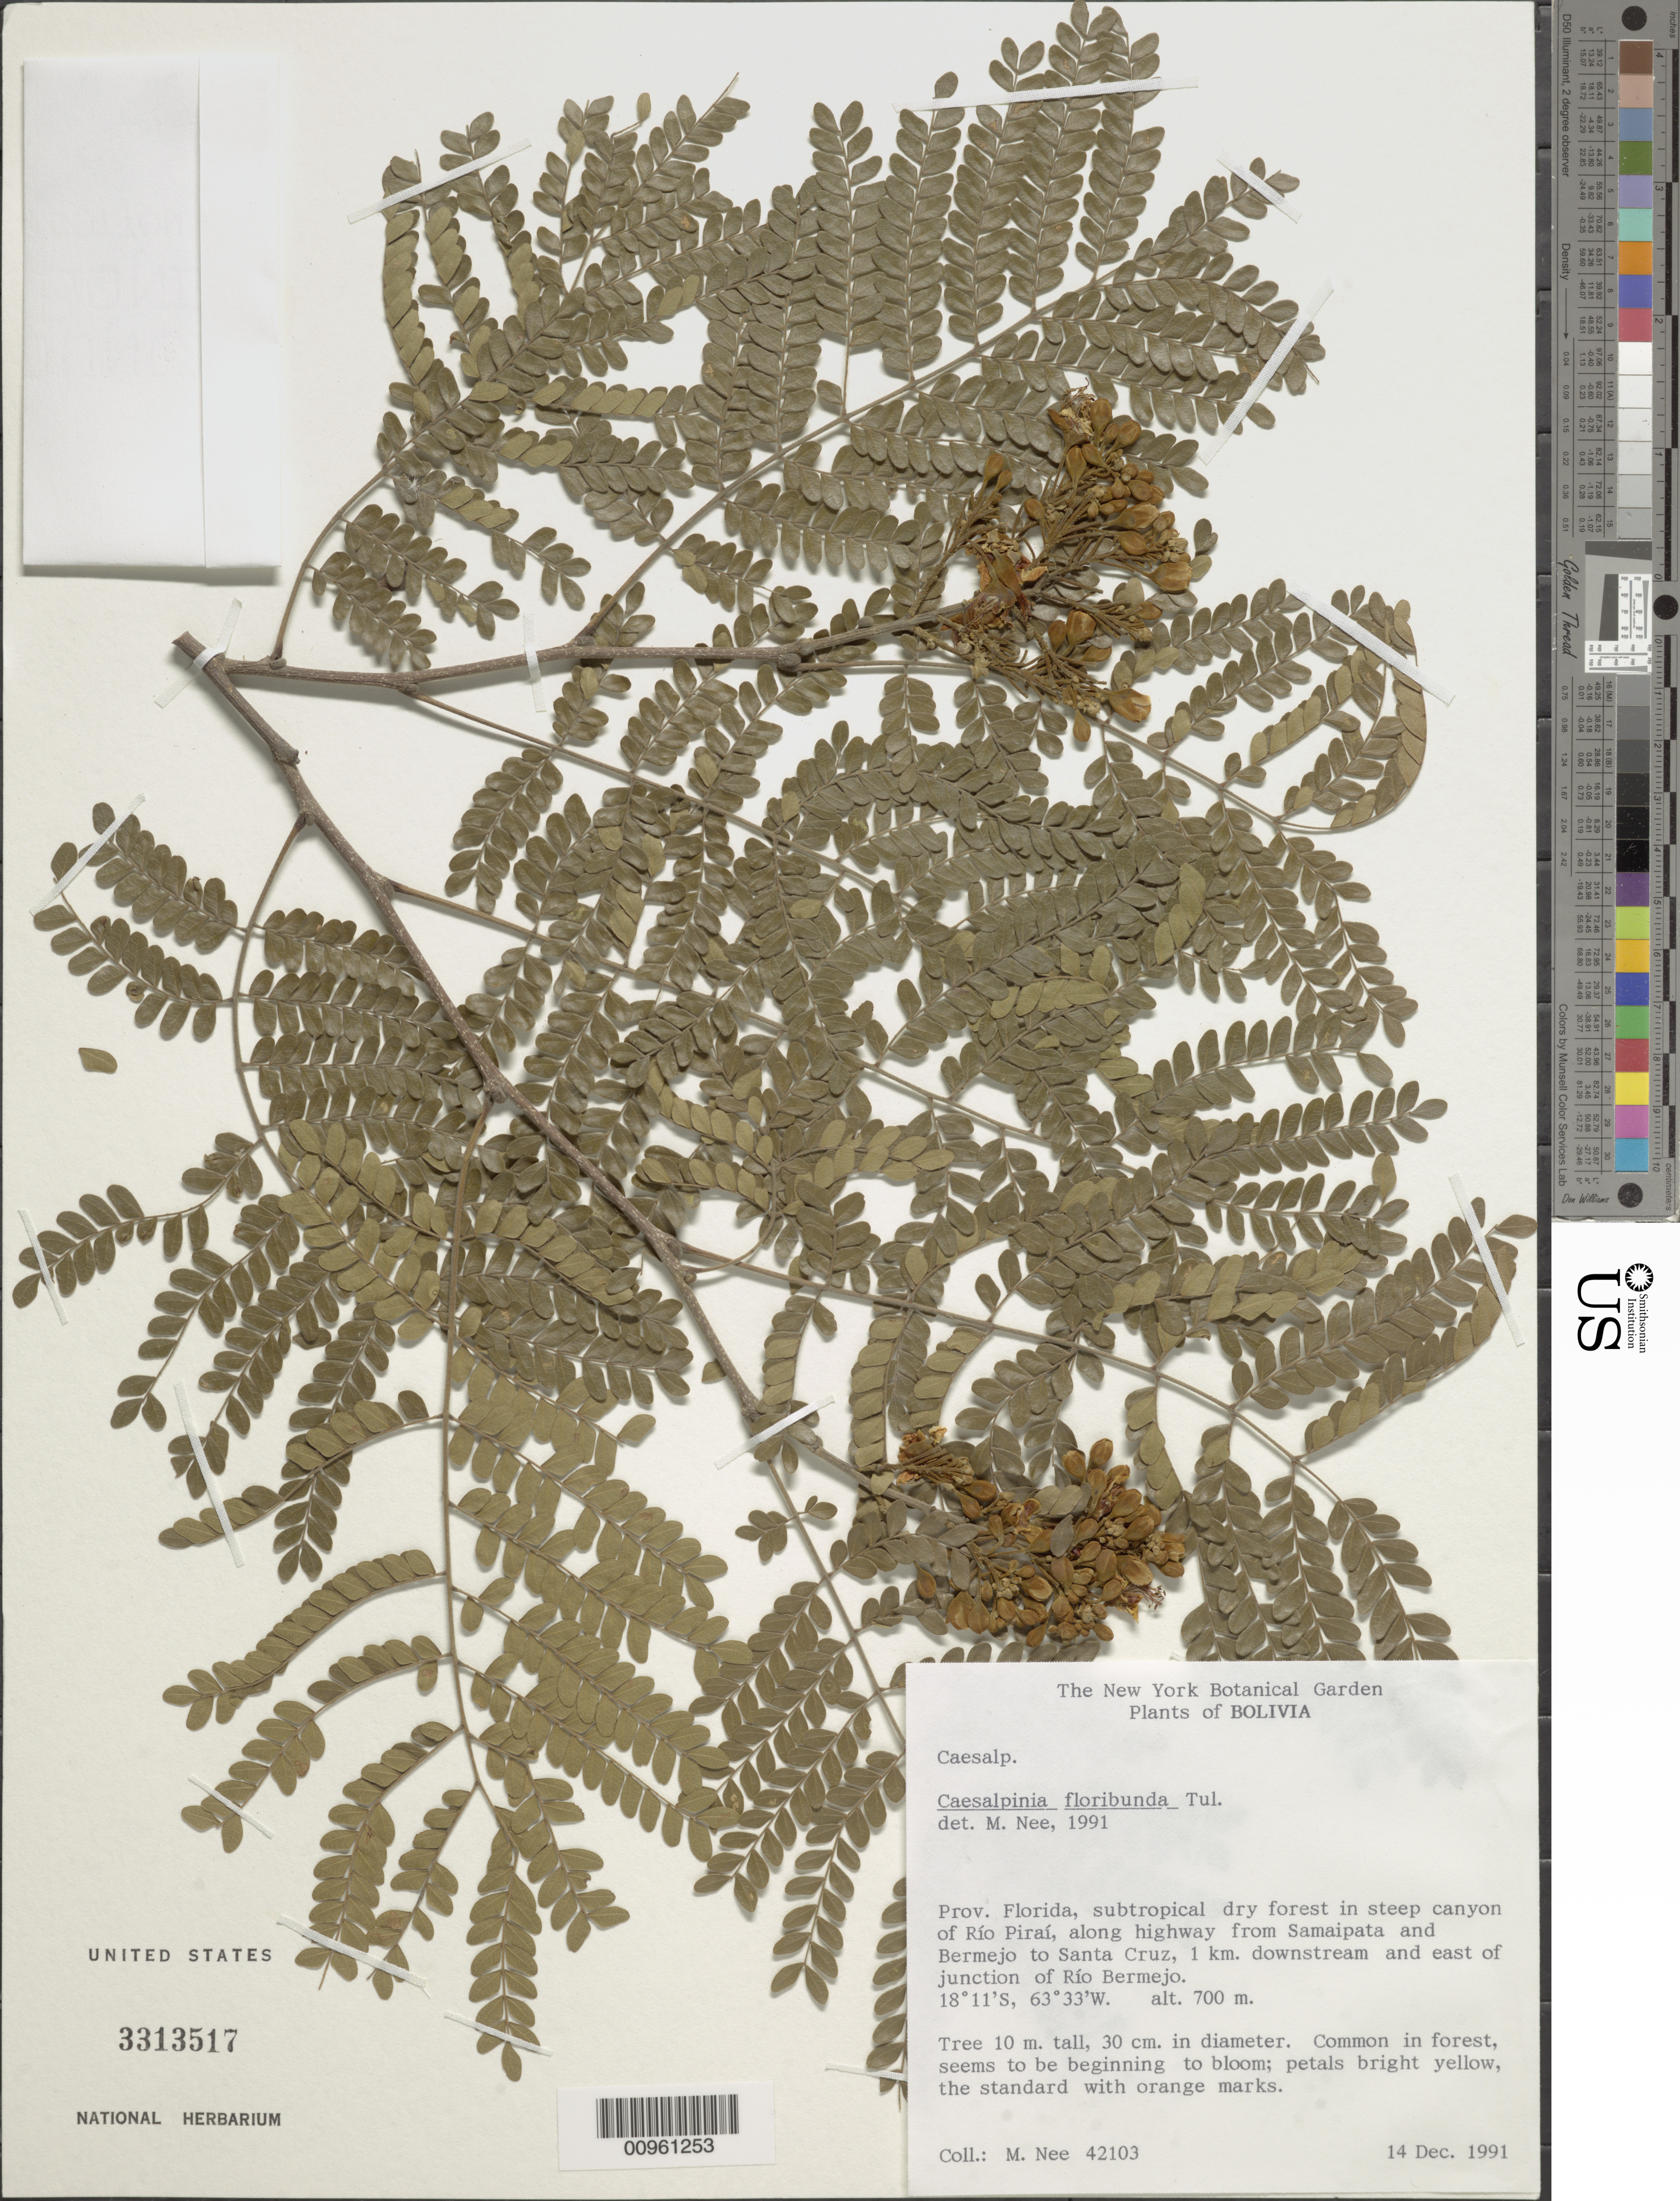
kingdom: Plantae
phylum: Tracheophyta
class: Magnoliopsida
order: Fabales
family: Fabaceae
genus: Cenostigma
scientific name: Cenostigma pluviosum var. pluviosum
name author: (DC.) Gagnon & G.P. Lewis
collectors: M. Nee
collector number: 42103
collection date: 1991-12-14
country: Bolivia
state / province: Santa Cruz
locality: Prov. Florida, steep canyon of Rio Pirai, along hwy from Samaipata and Bermejo to Santa Cruz, 1 km downstream and E of junction of Rio Bermejo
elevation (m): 700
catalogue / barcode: US 3313517